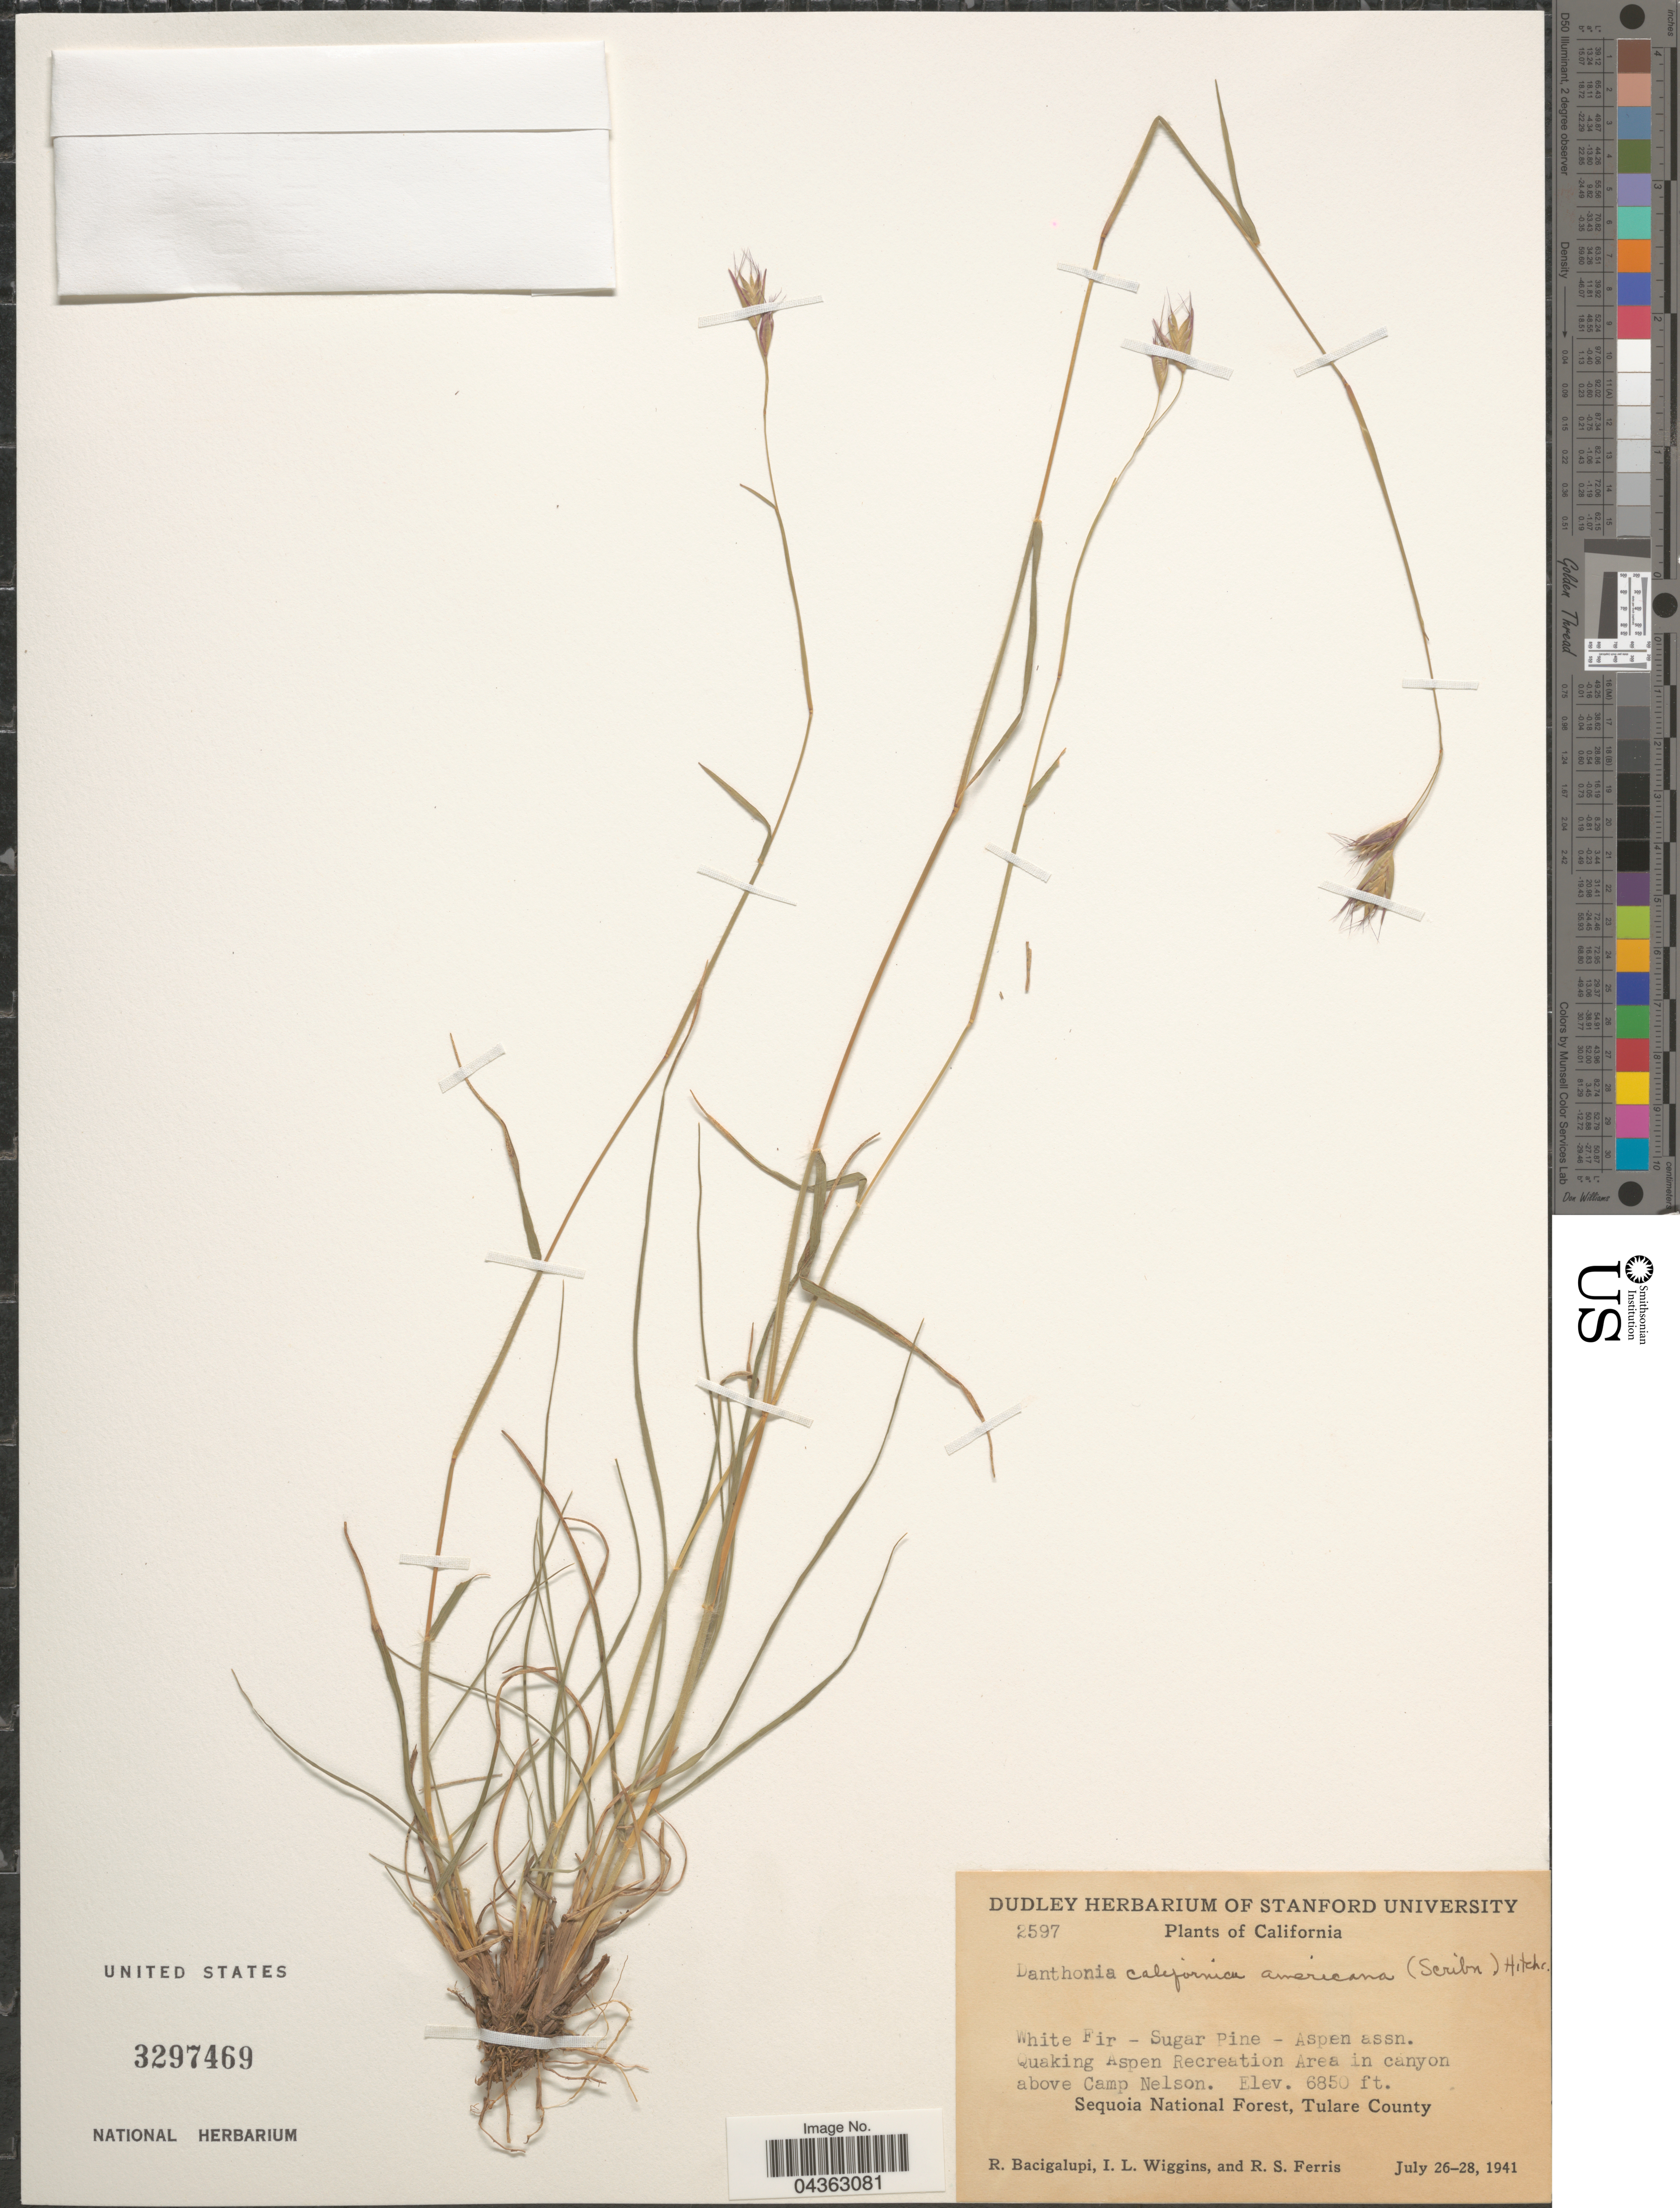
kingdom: Plantae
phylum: Tracheophyta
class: Liliopsida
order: Poales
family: Poaceae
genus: Danthonia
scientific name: Danthonia californica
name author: Bol.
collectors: R. Bacigalupi, I. L. Wiggins & R. S. Ferris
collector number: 2597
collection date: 1941-07-26/1941-07-28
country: United States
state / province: California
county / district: Tulare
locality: White Fir - Sugar Pine - Aspen assn. Quaking Aspen Recreation Area in canyon above Camp Nelson. Sequoia National Forest, Tulare County.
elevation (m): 2088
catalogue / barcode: US 3297469